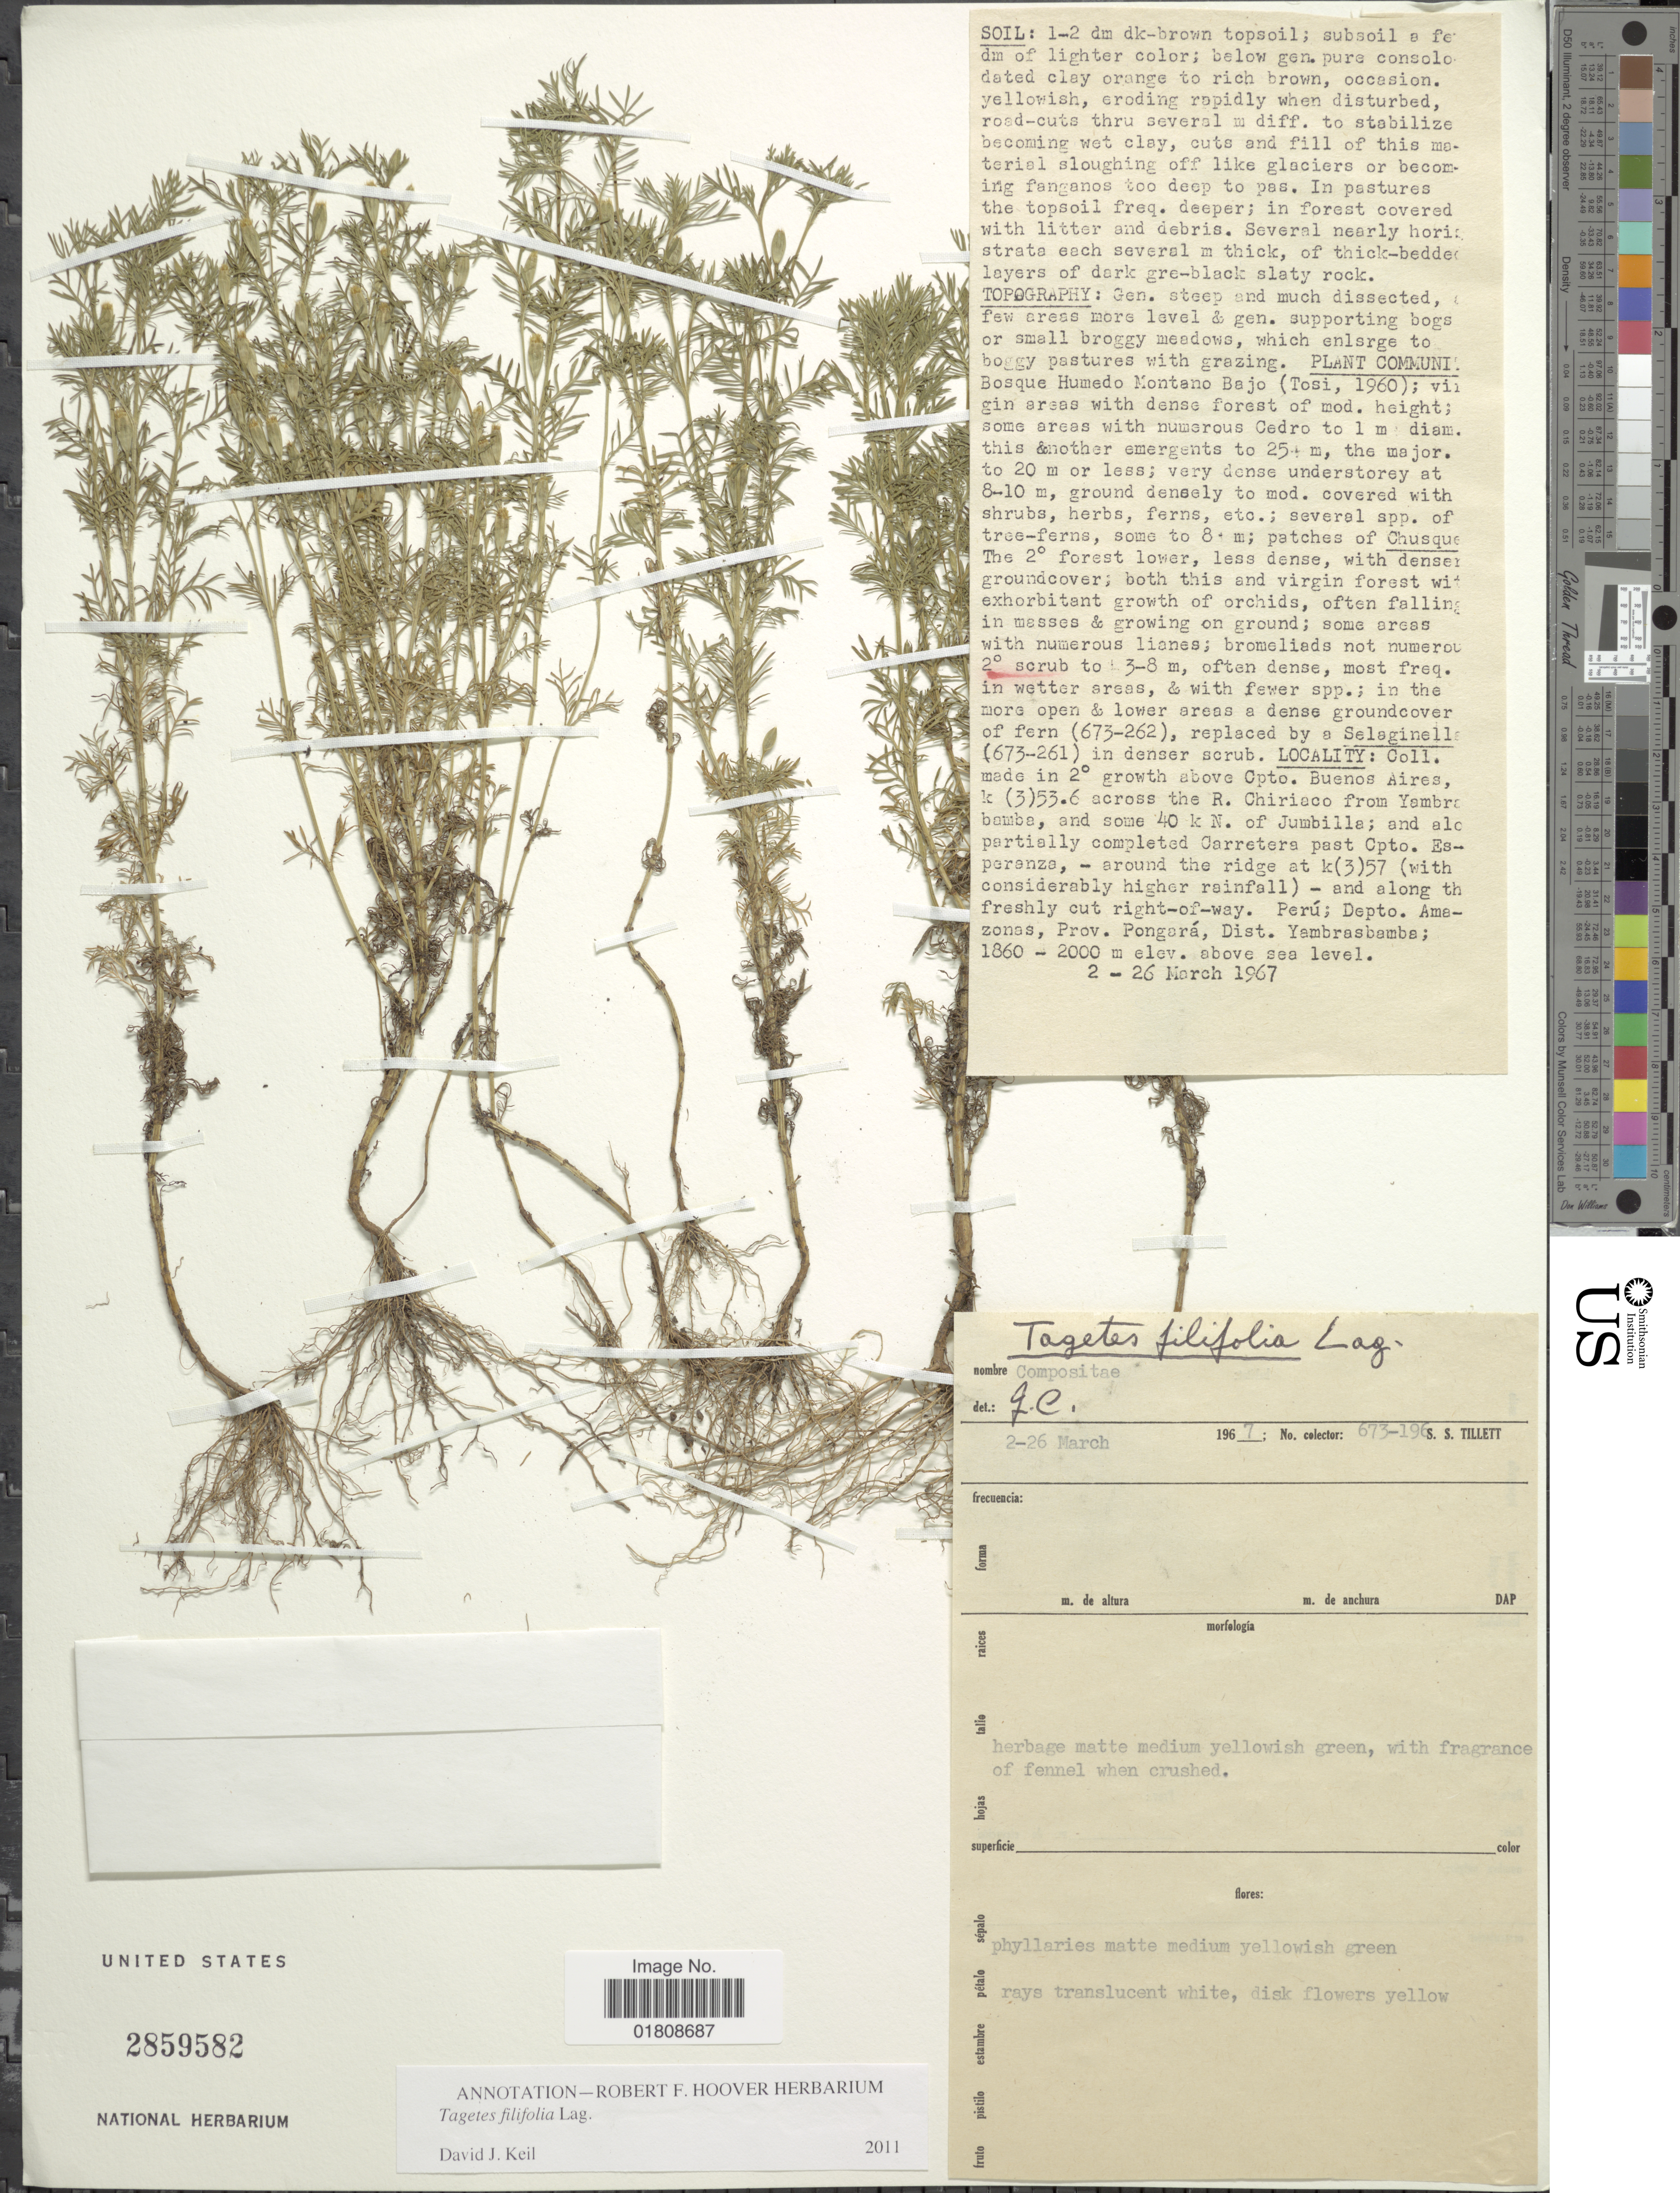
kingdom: Plantae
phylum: Tracheophyta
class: Magnoliopsida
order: Asterales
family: Asteraceae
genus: Tagetes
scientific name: Tagetes filifolia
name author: Lag.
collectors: S. S. Tillett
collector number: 673-196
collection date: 1967-03-02/1967-03-26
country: Peru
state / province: Amazonas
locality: Prov. Pongara, Dist. Yambrasbamba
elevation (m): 1860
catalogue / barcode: US 2859582